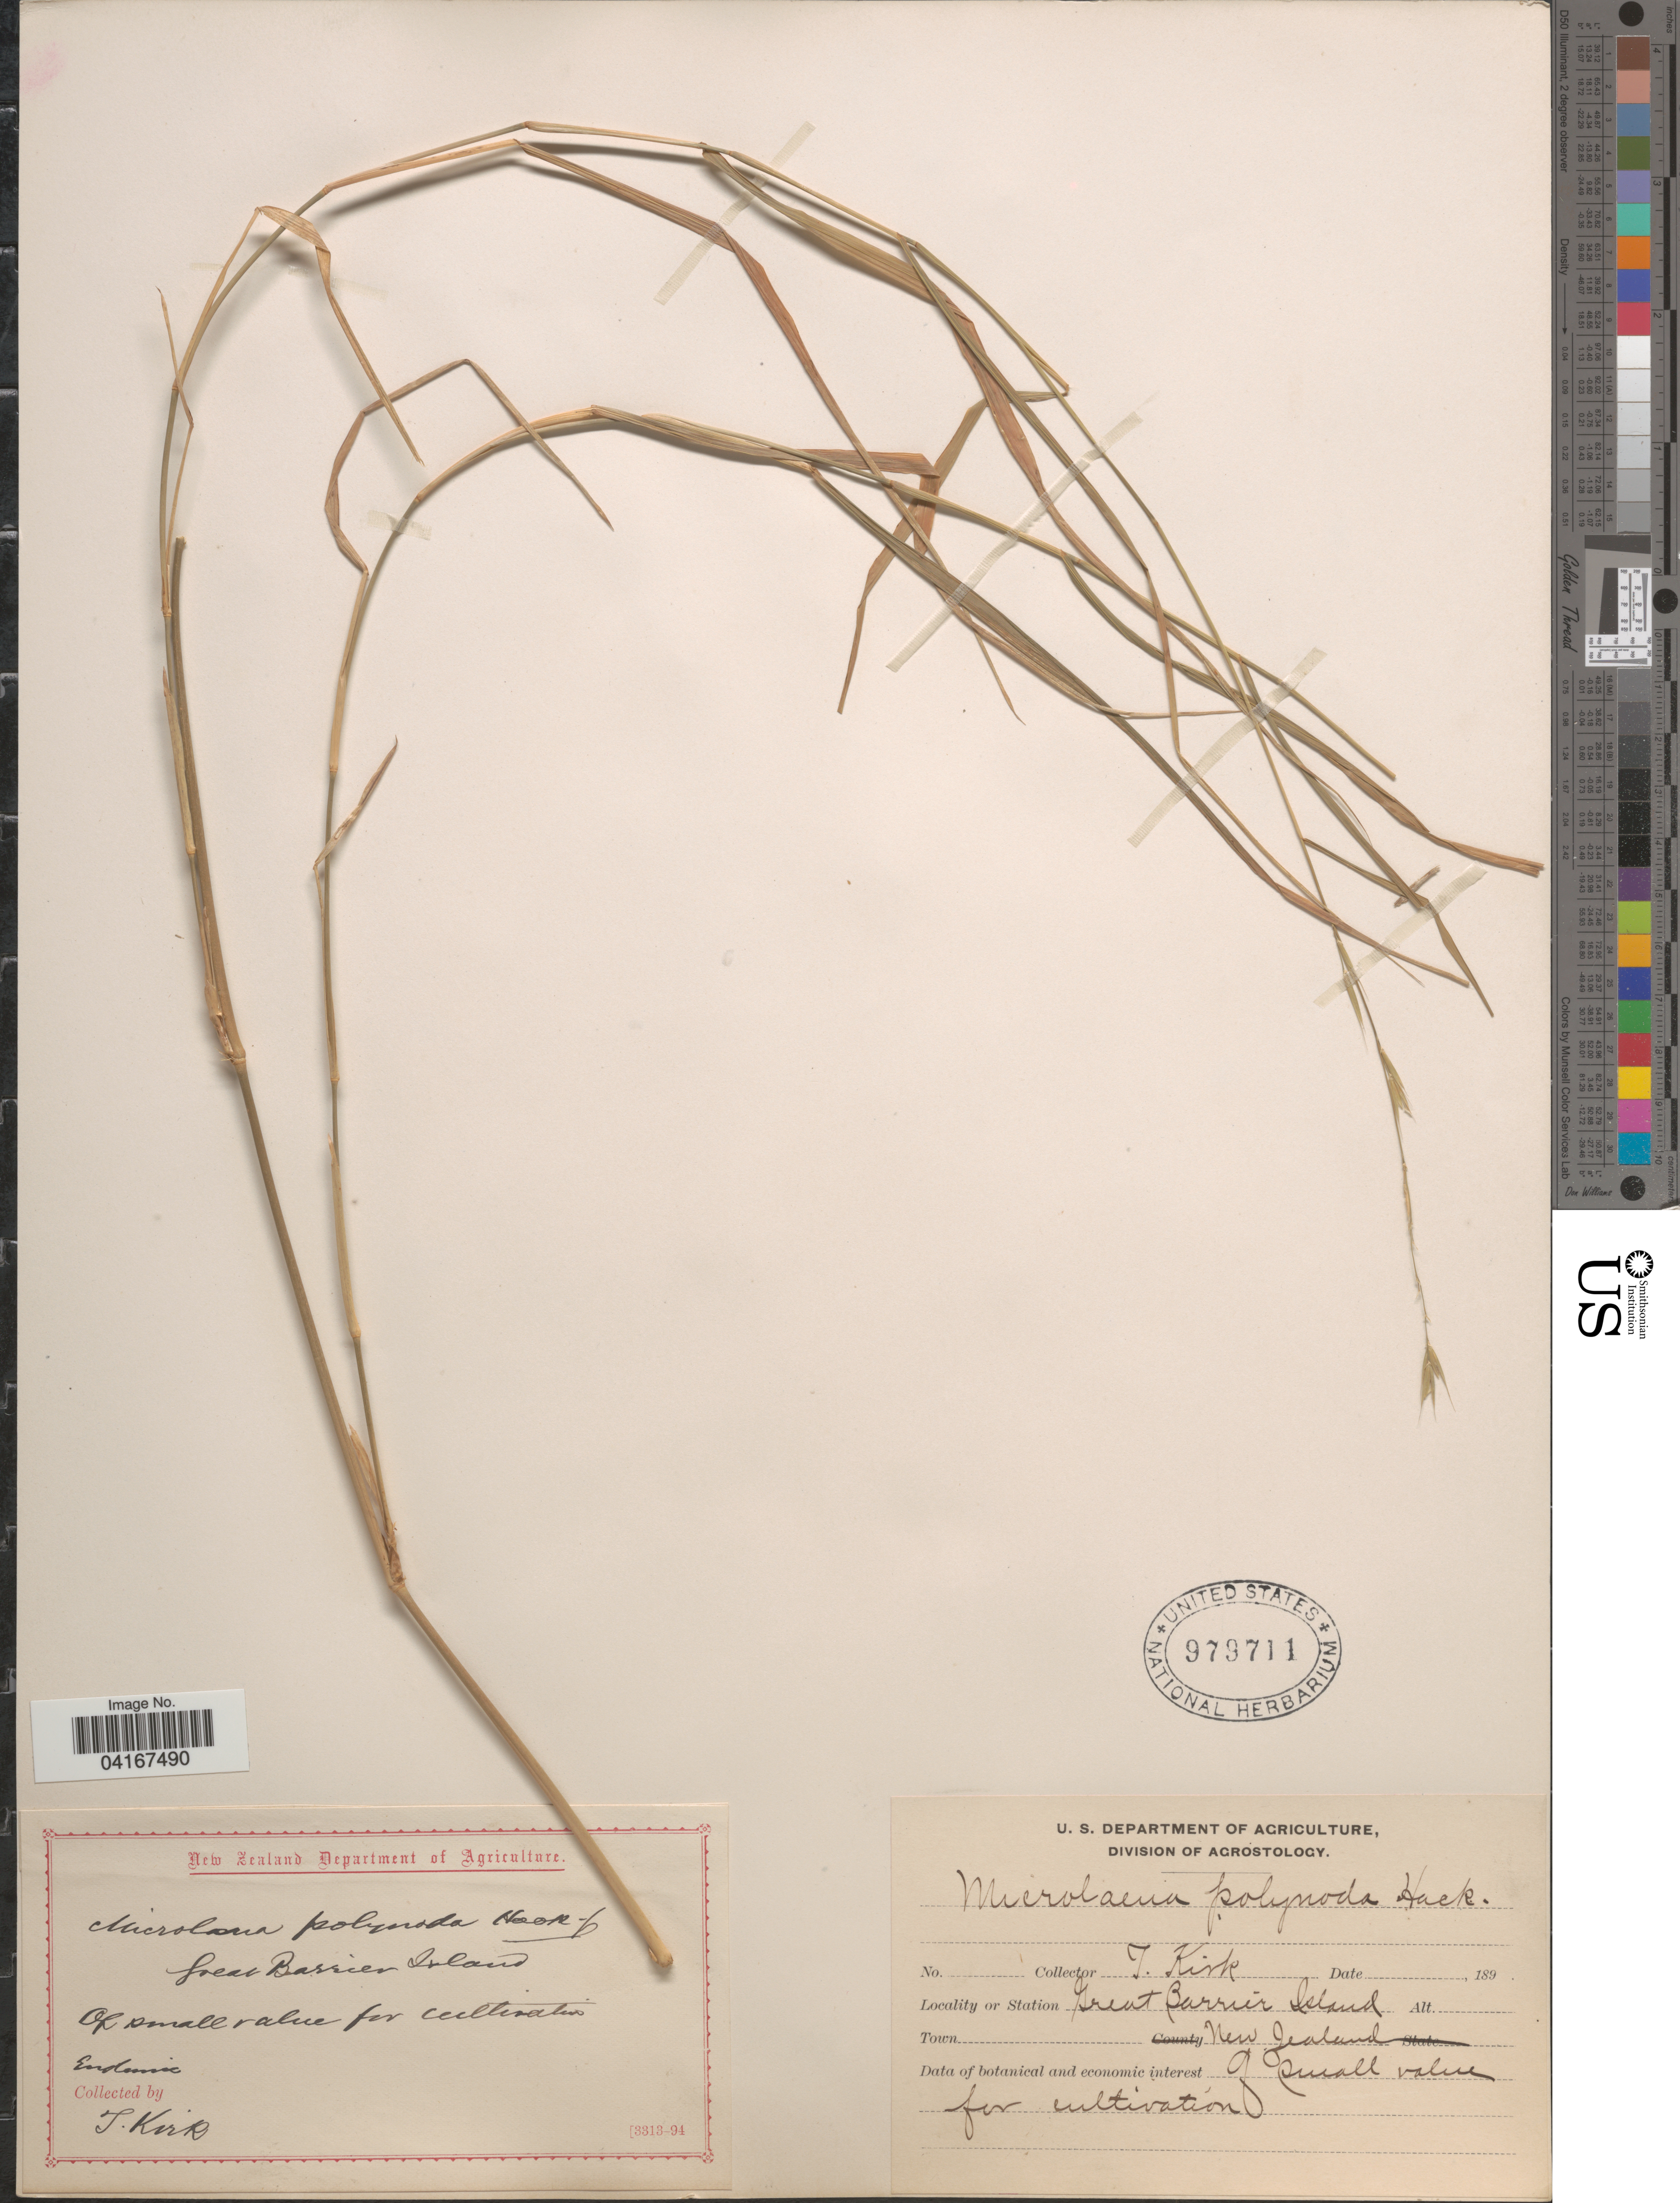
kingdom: Plantae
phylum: Tracheophyta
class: Liliopsida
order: Poales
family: Poaceae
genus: Microlaena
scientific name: Microlaena polynoda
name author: (Hook. f.) Hook. f.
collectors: T. Kirk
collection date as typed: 189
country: New Zealand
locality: Great Barrier Island.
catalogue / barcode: US 979711